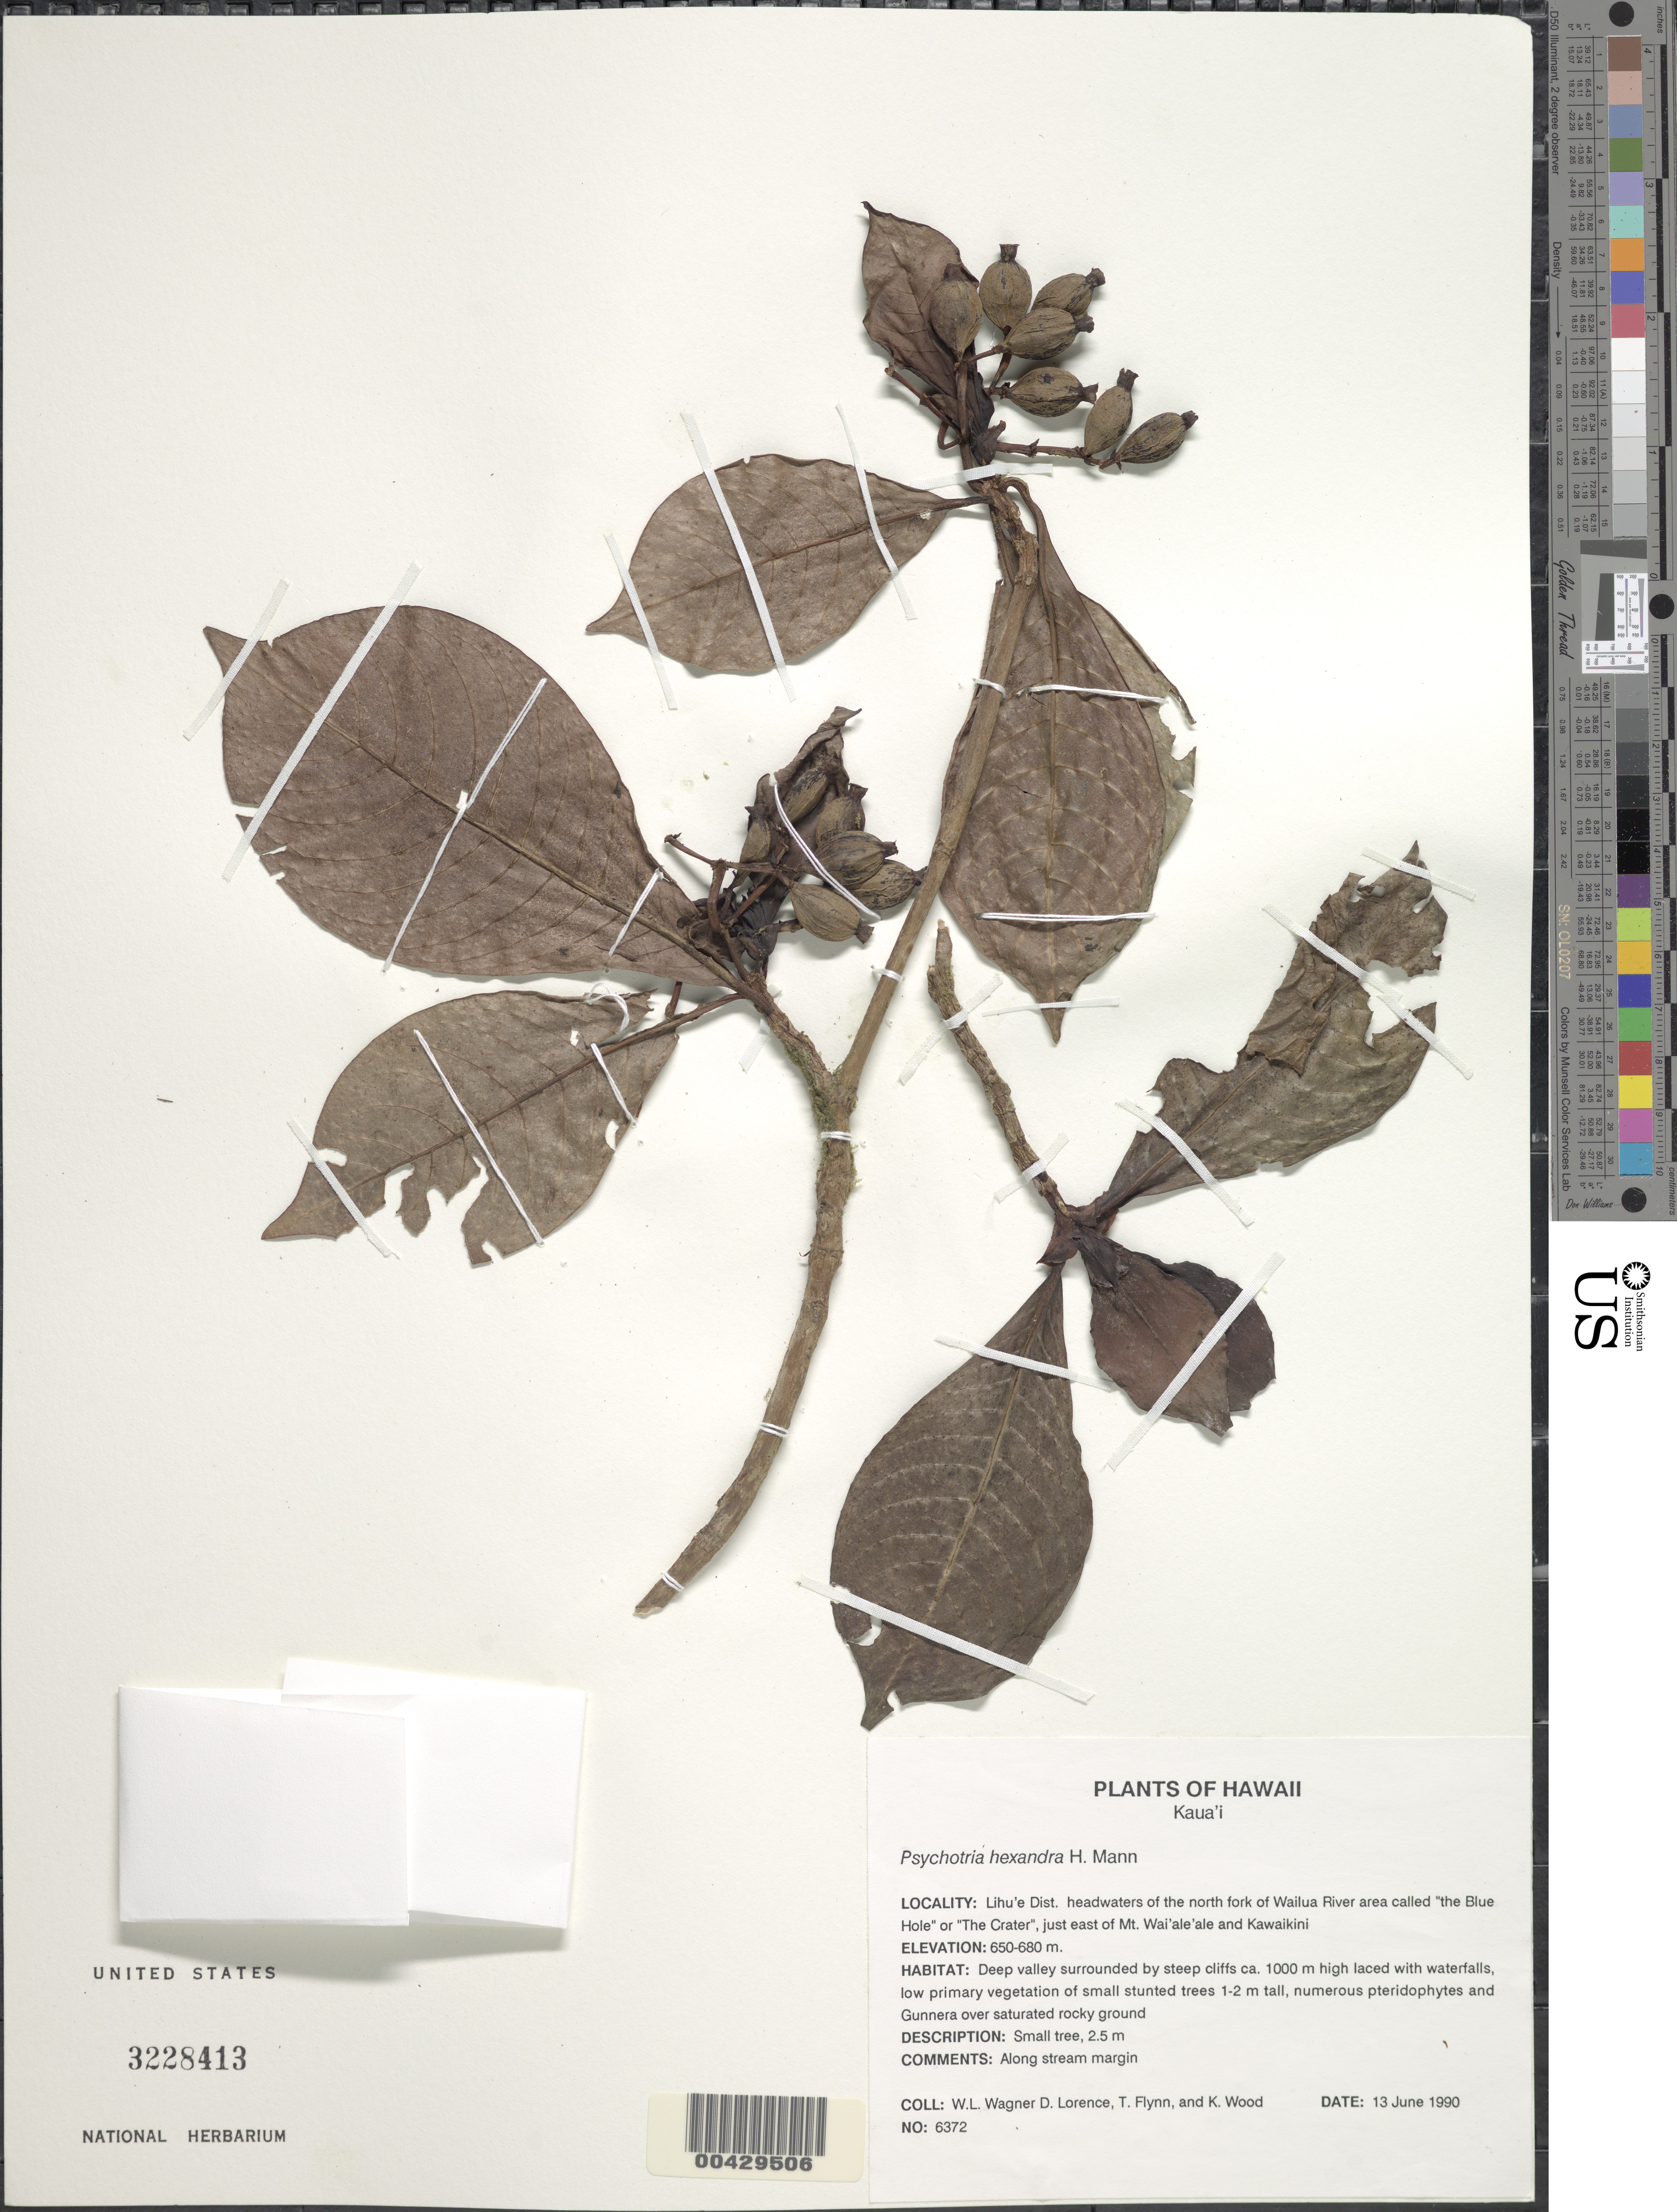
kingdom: Plantae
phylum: Tracheophyta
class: Magnoliopsida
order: Gentianales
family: Rubiaceae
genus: Psychotria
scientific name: Psychotria hexandra var. hexandra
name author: H. Mann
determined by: Wagner, W. L., (BOT), Smithsonian Institution - National Museum of Natural History (UNITED STATES)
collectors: W. L. Wagner, D. Lorence, T. W. Flynn & K. Wood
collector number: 6372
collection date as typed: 13 Jun 1990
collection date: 1990-06-13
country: United States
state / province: Hawaii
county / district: Kauai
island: Kaua'i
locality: Lihue Dist. hdwtrs. of the N fork of Wailua R. area called the Blue Hole or The Crater, just E of Mt. Waialeale & Kawaikini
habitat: Along stream margin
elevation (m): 650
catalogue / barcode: US 3228413